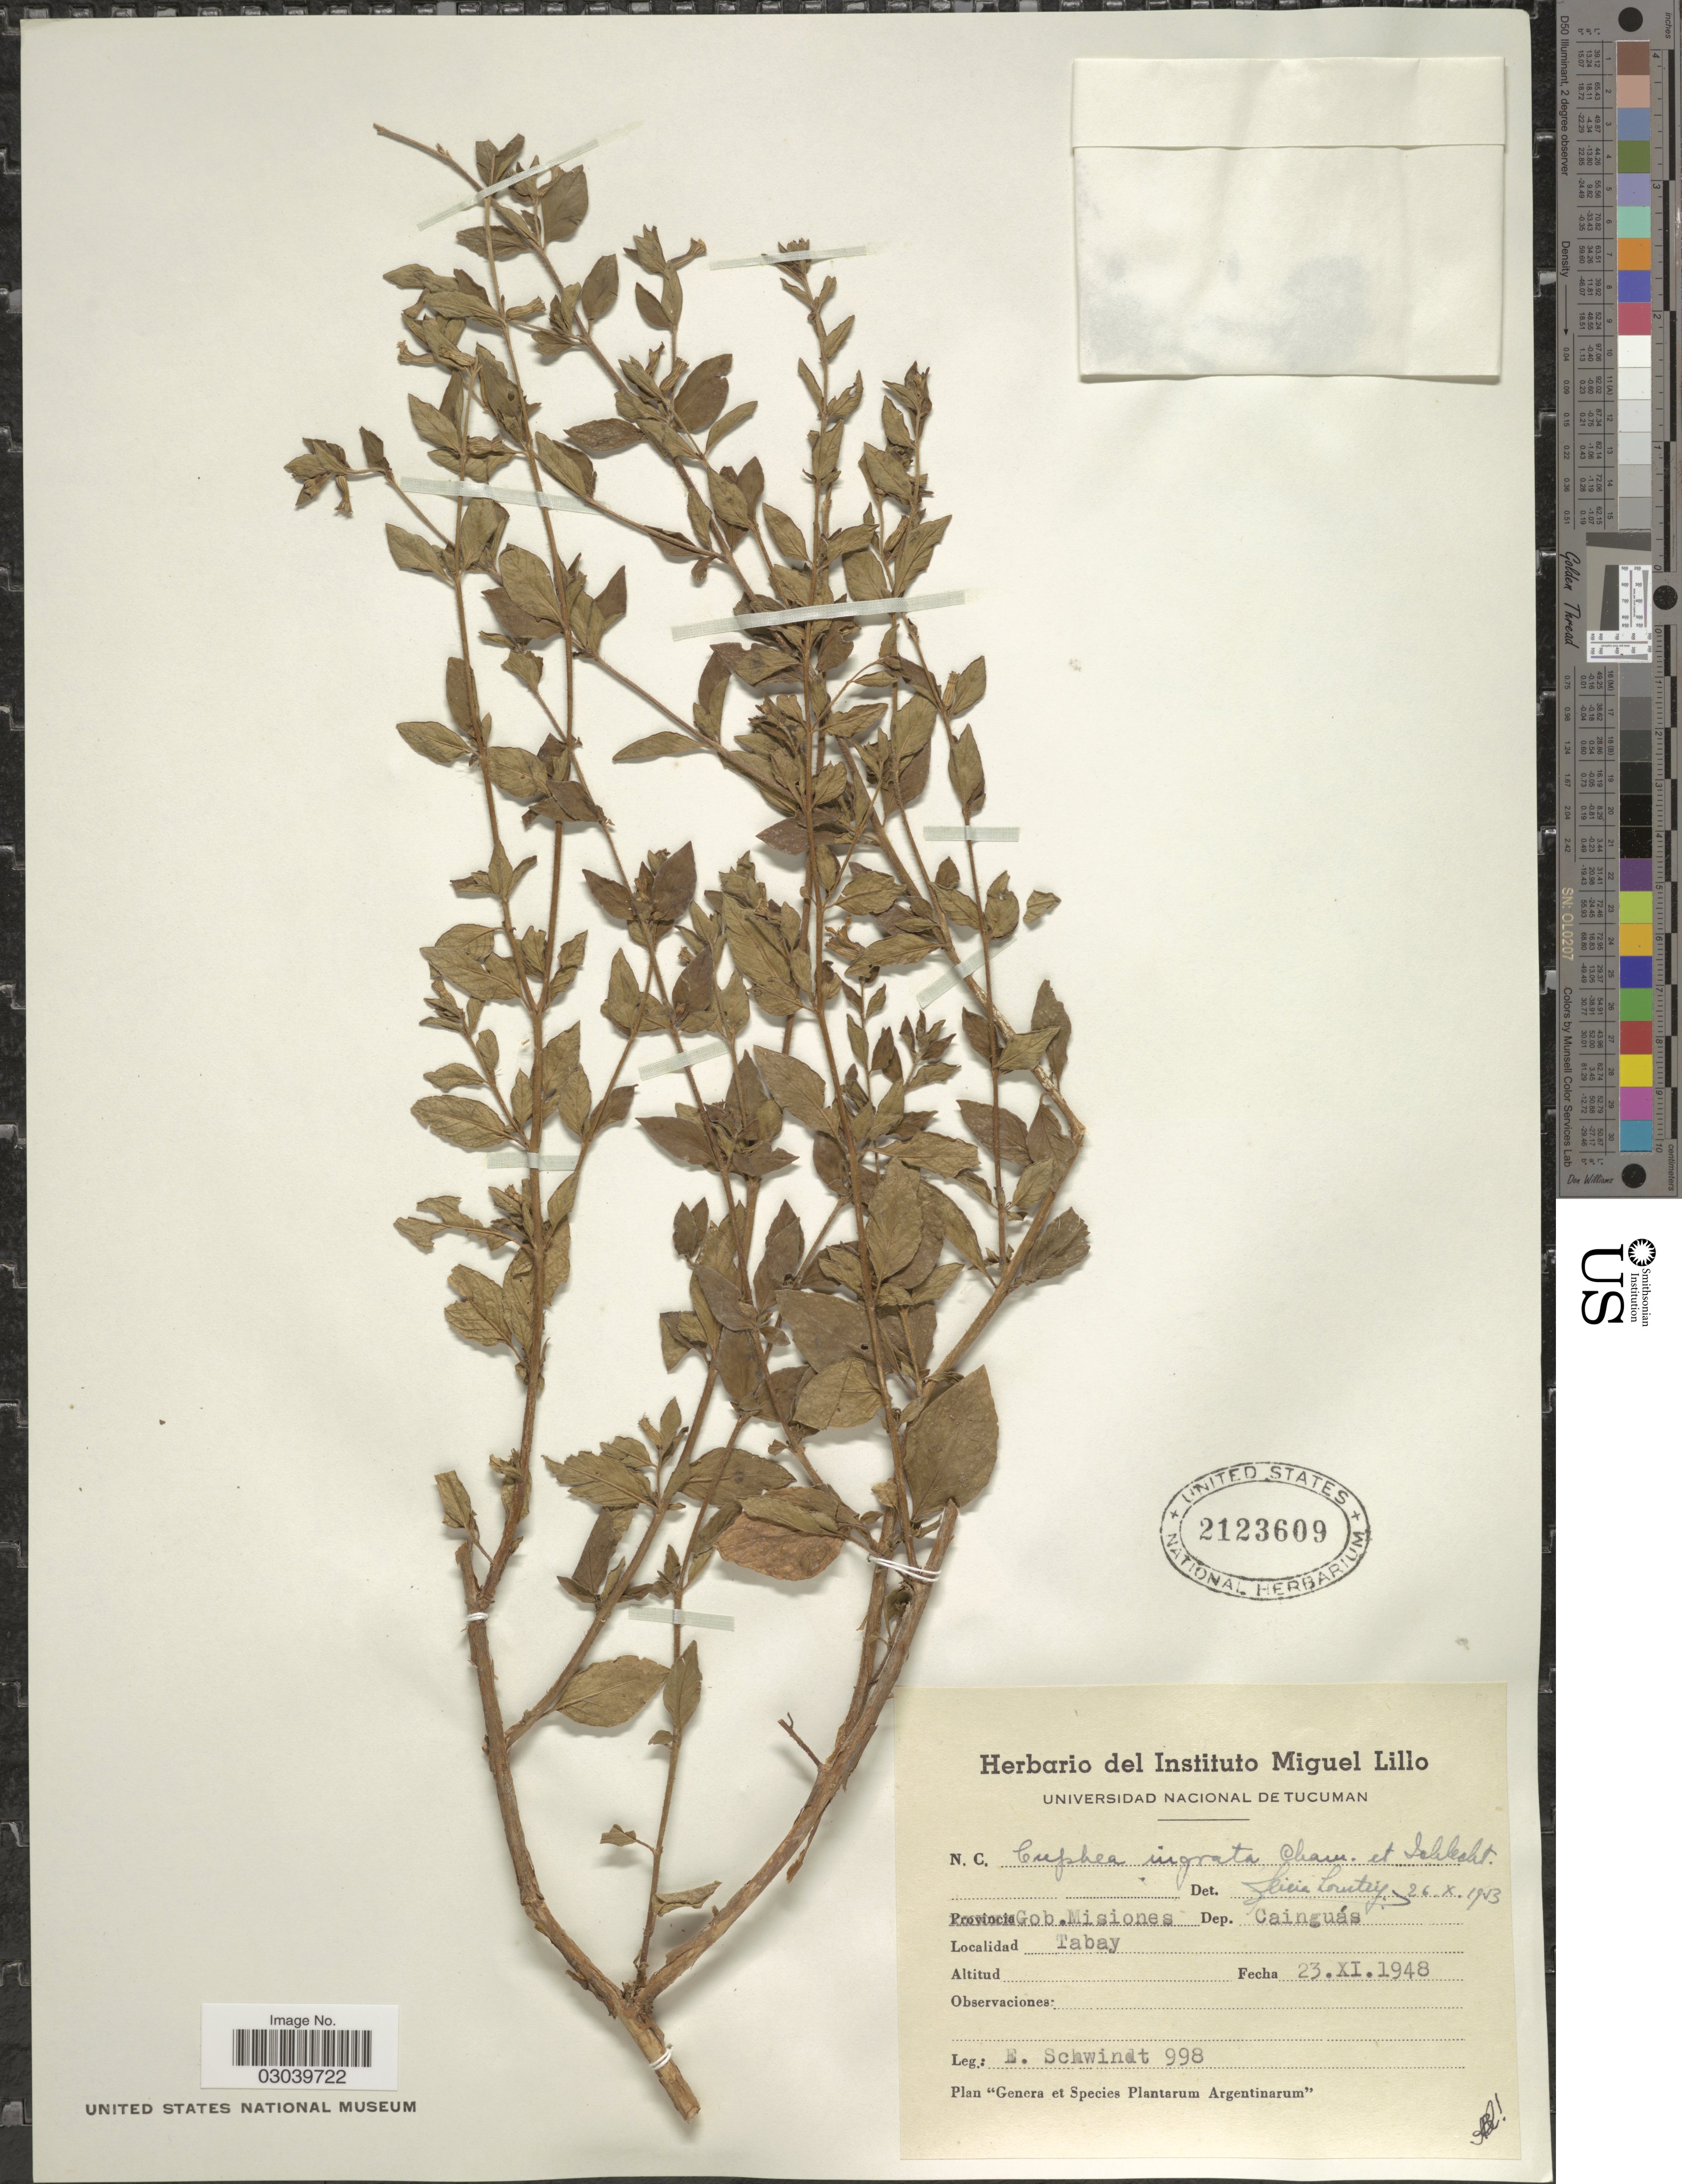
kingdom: Plantae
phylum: Tracheophyta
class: Magnoliopsida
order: Myrtales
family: Lythraceae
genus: Cuphea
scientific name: Cuphea ingrata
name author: Cham. & Schltdl.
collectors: E. Schwindt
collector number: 998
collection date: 1948-11-23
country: Argentina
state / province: Misiones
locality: Gob. Misiones. Dep. Cainguás. Tabay.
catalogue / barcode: US 2123609